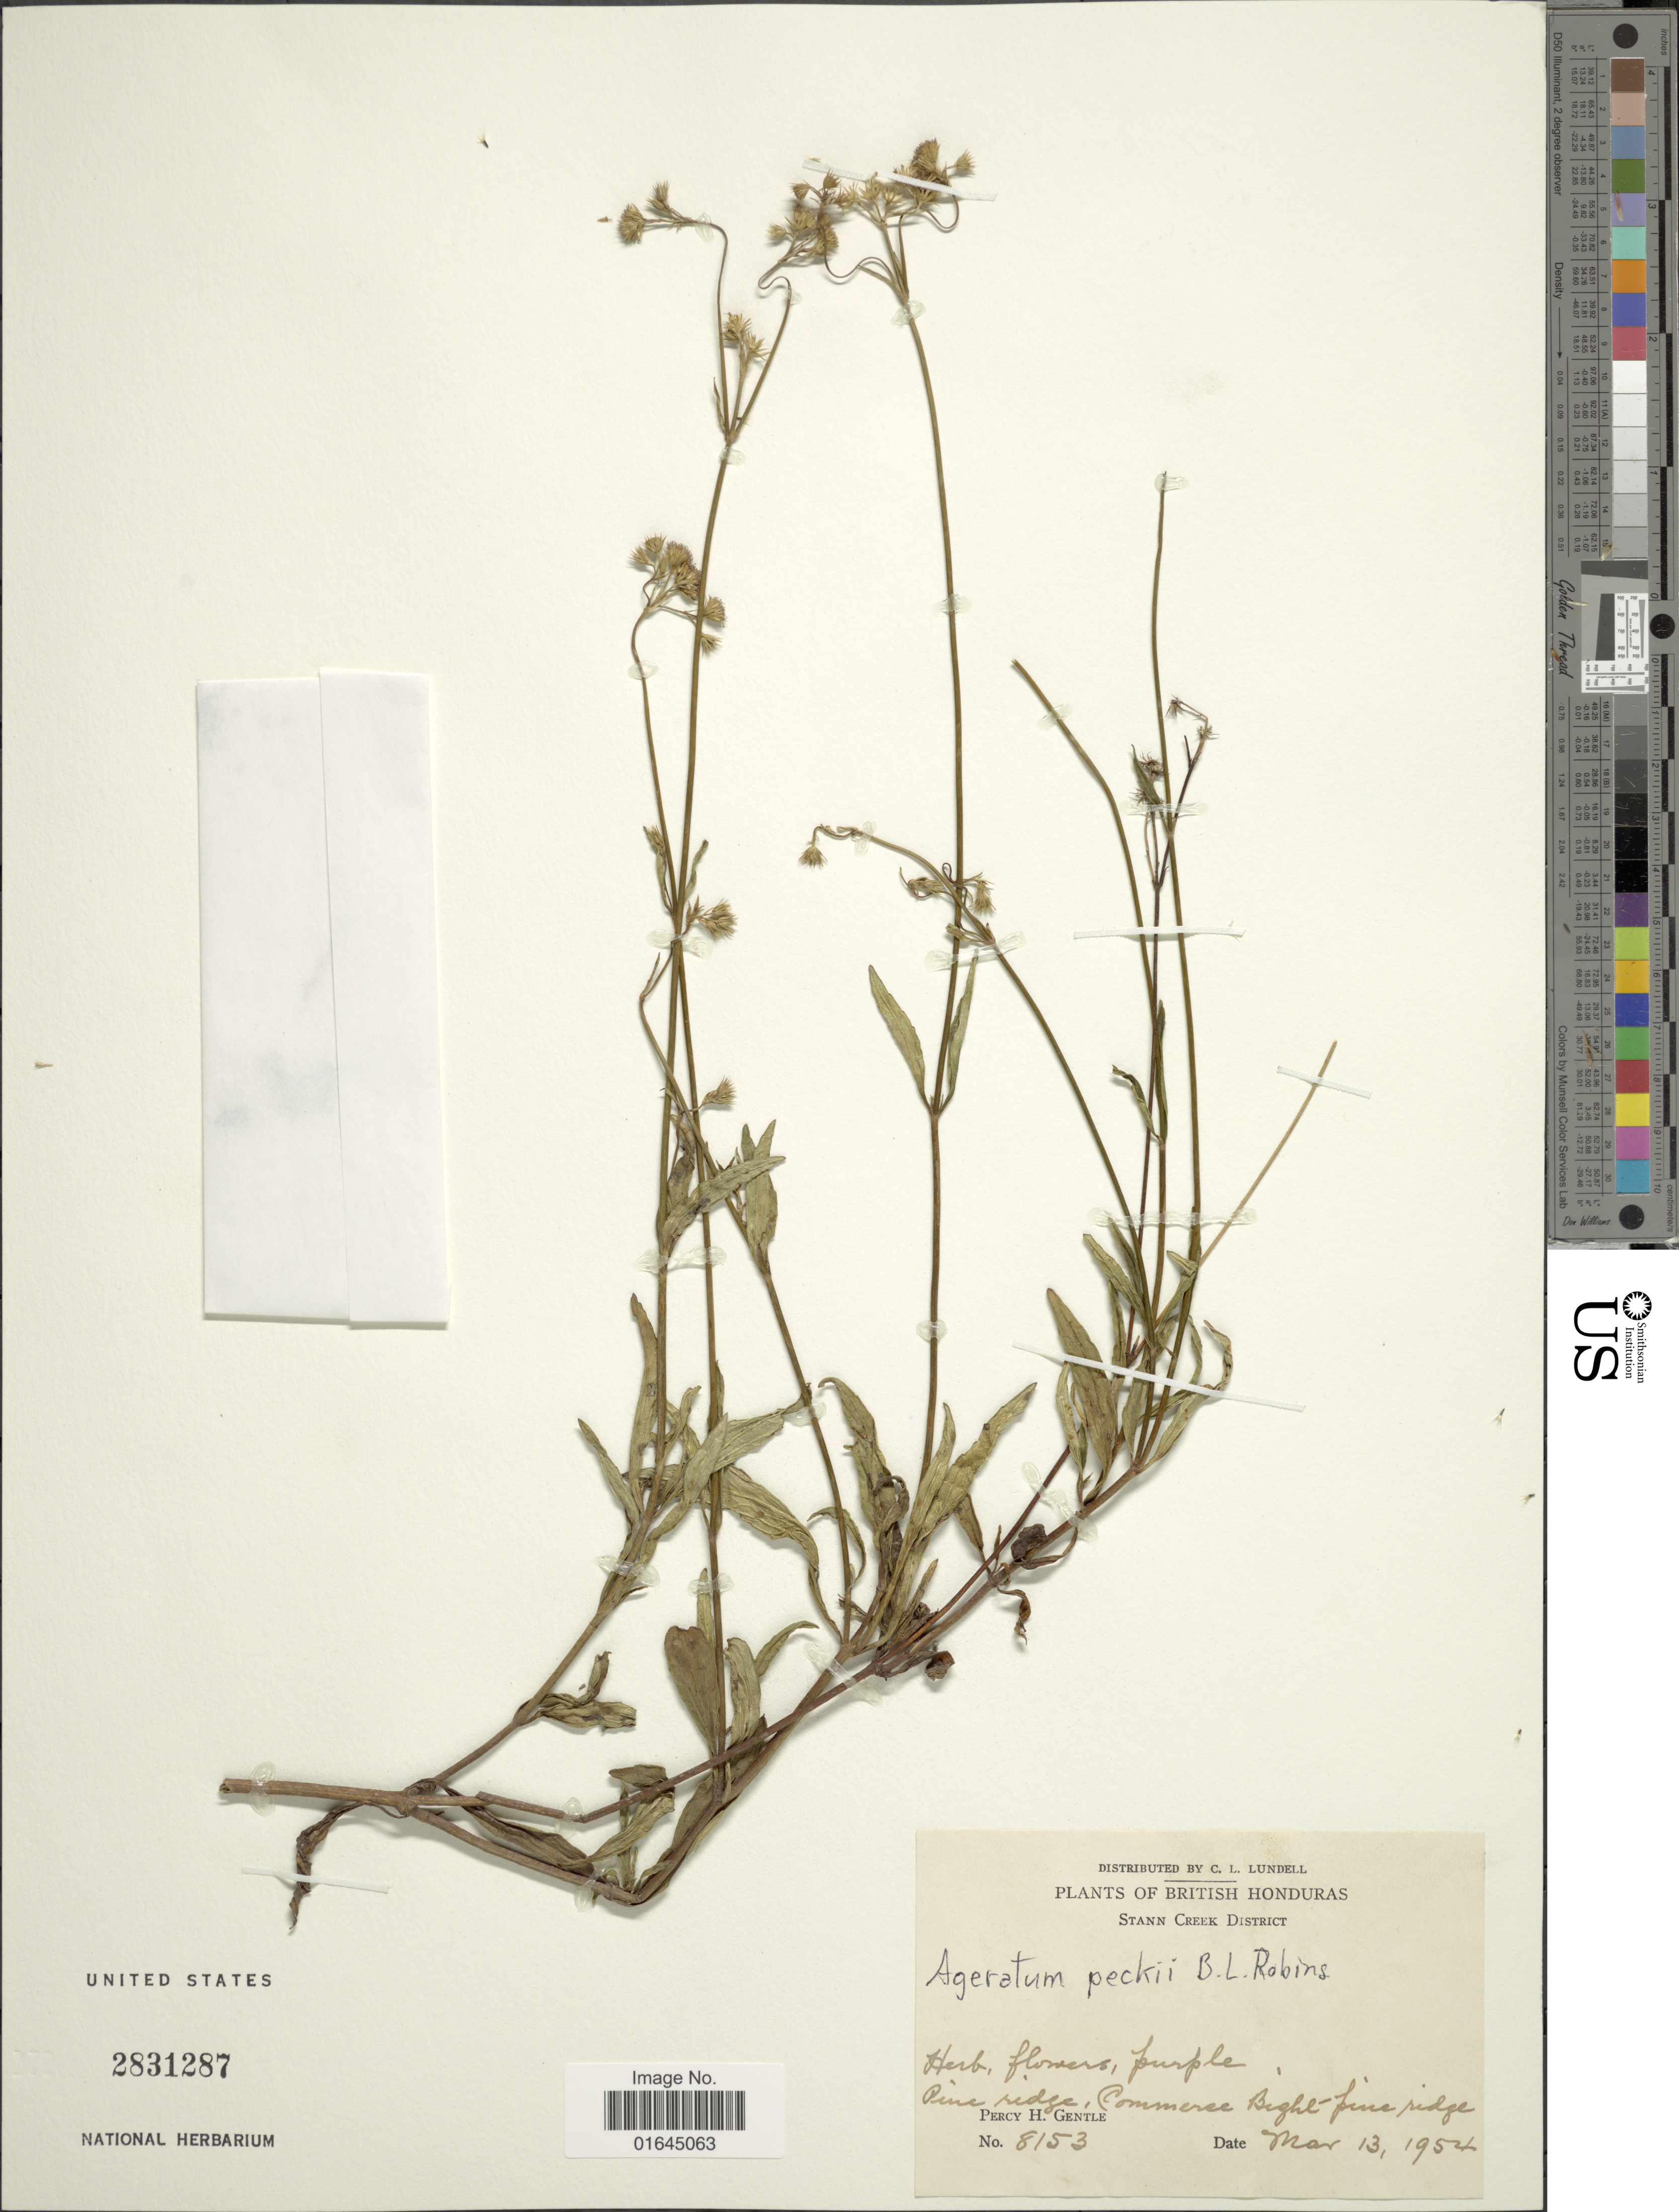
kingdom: Plantae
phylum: Tracheophyta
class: Magnoliopsida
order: Asterales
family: Asteraceae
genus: Ageratum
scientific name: Ageratum peckii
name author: B.L. Rob.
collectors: P. H. Gentle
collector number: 8153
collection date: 1954-03-13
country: Belize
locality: British Honduras, Stann Creek District, pine ridge, Commerce Bright-Pine Ridge.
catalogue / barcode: US 2831287